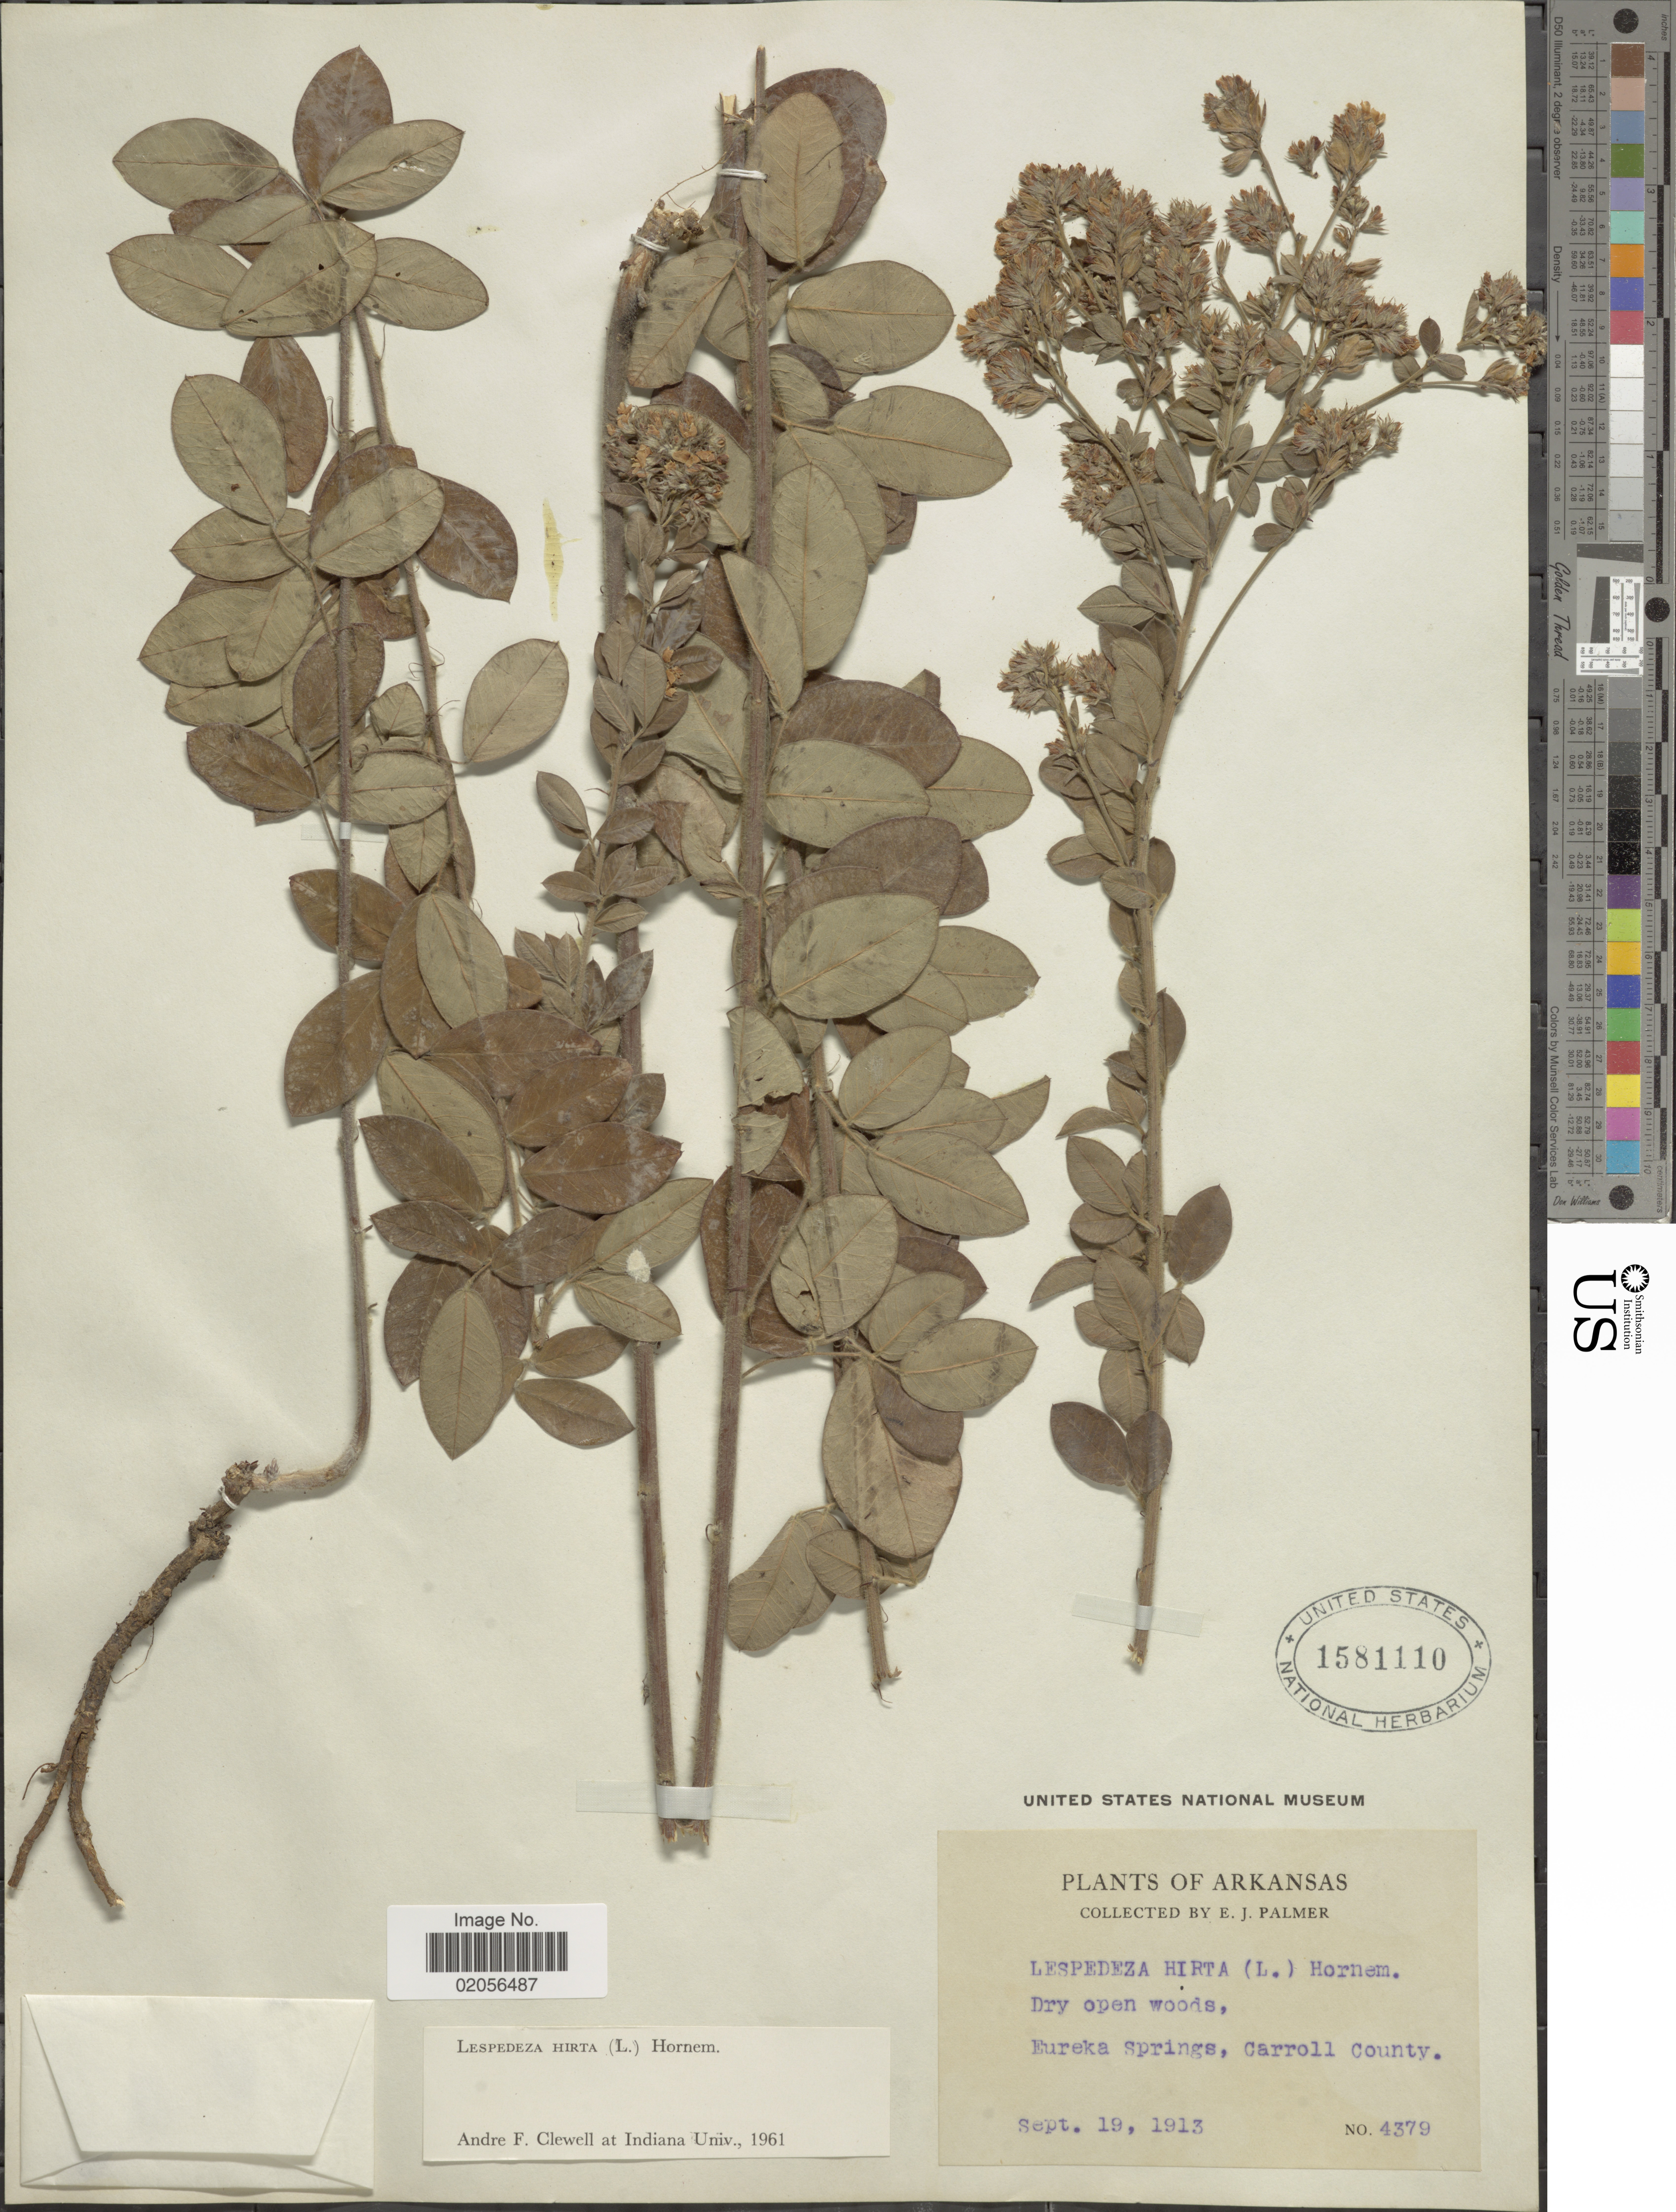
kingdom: Plantae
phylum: Tracheophyta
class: Magnoliopsida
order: Fabales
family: Fabaceae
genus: Lespedeza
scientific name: Lespedeza hirta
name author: (L.) Hornem.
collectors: E. J. Palmer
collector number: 4379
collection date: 1913-09-19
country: United States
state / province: Arkansas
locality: Dry open woods, Eureka Springs, Carroll County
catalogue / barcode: US 1581110